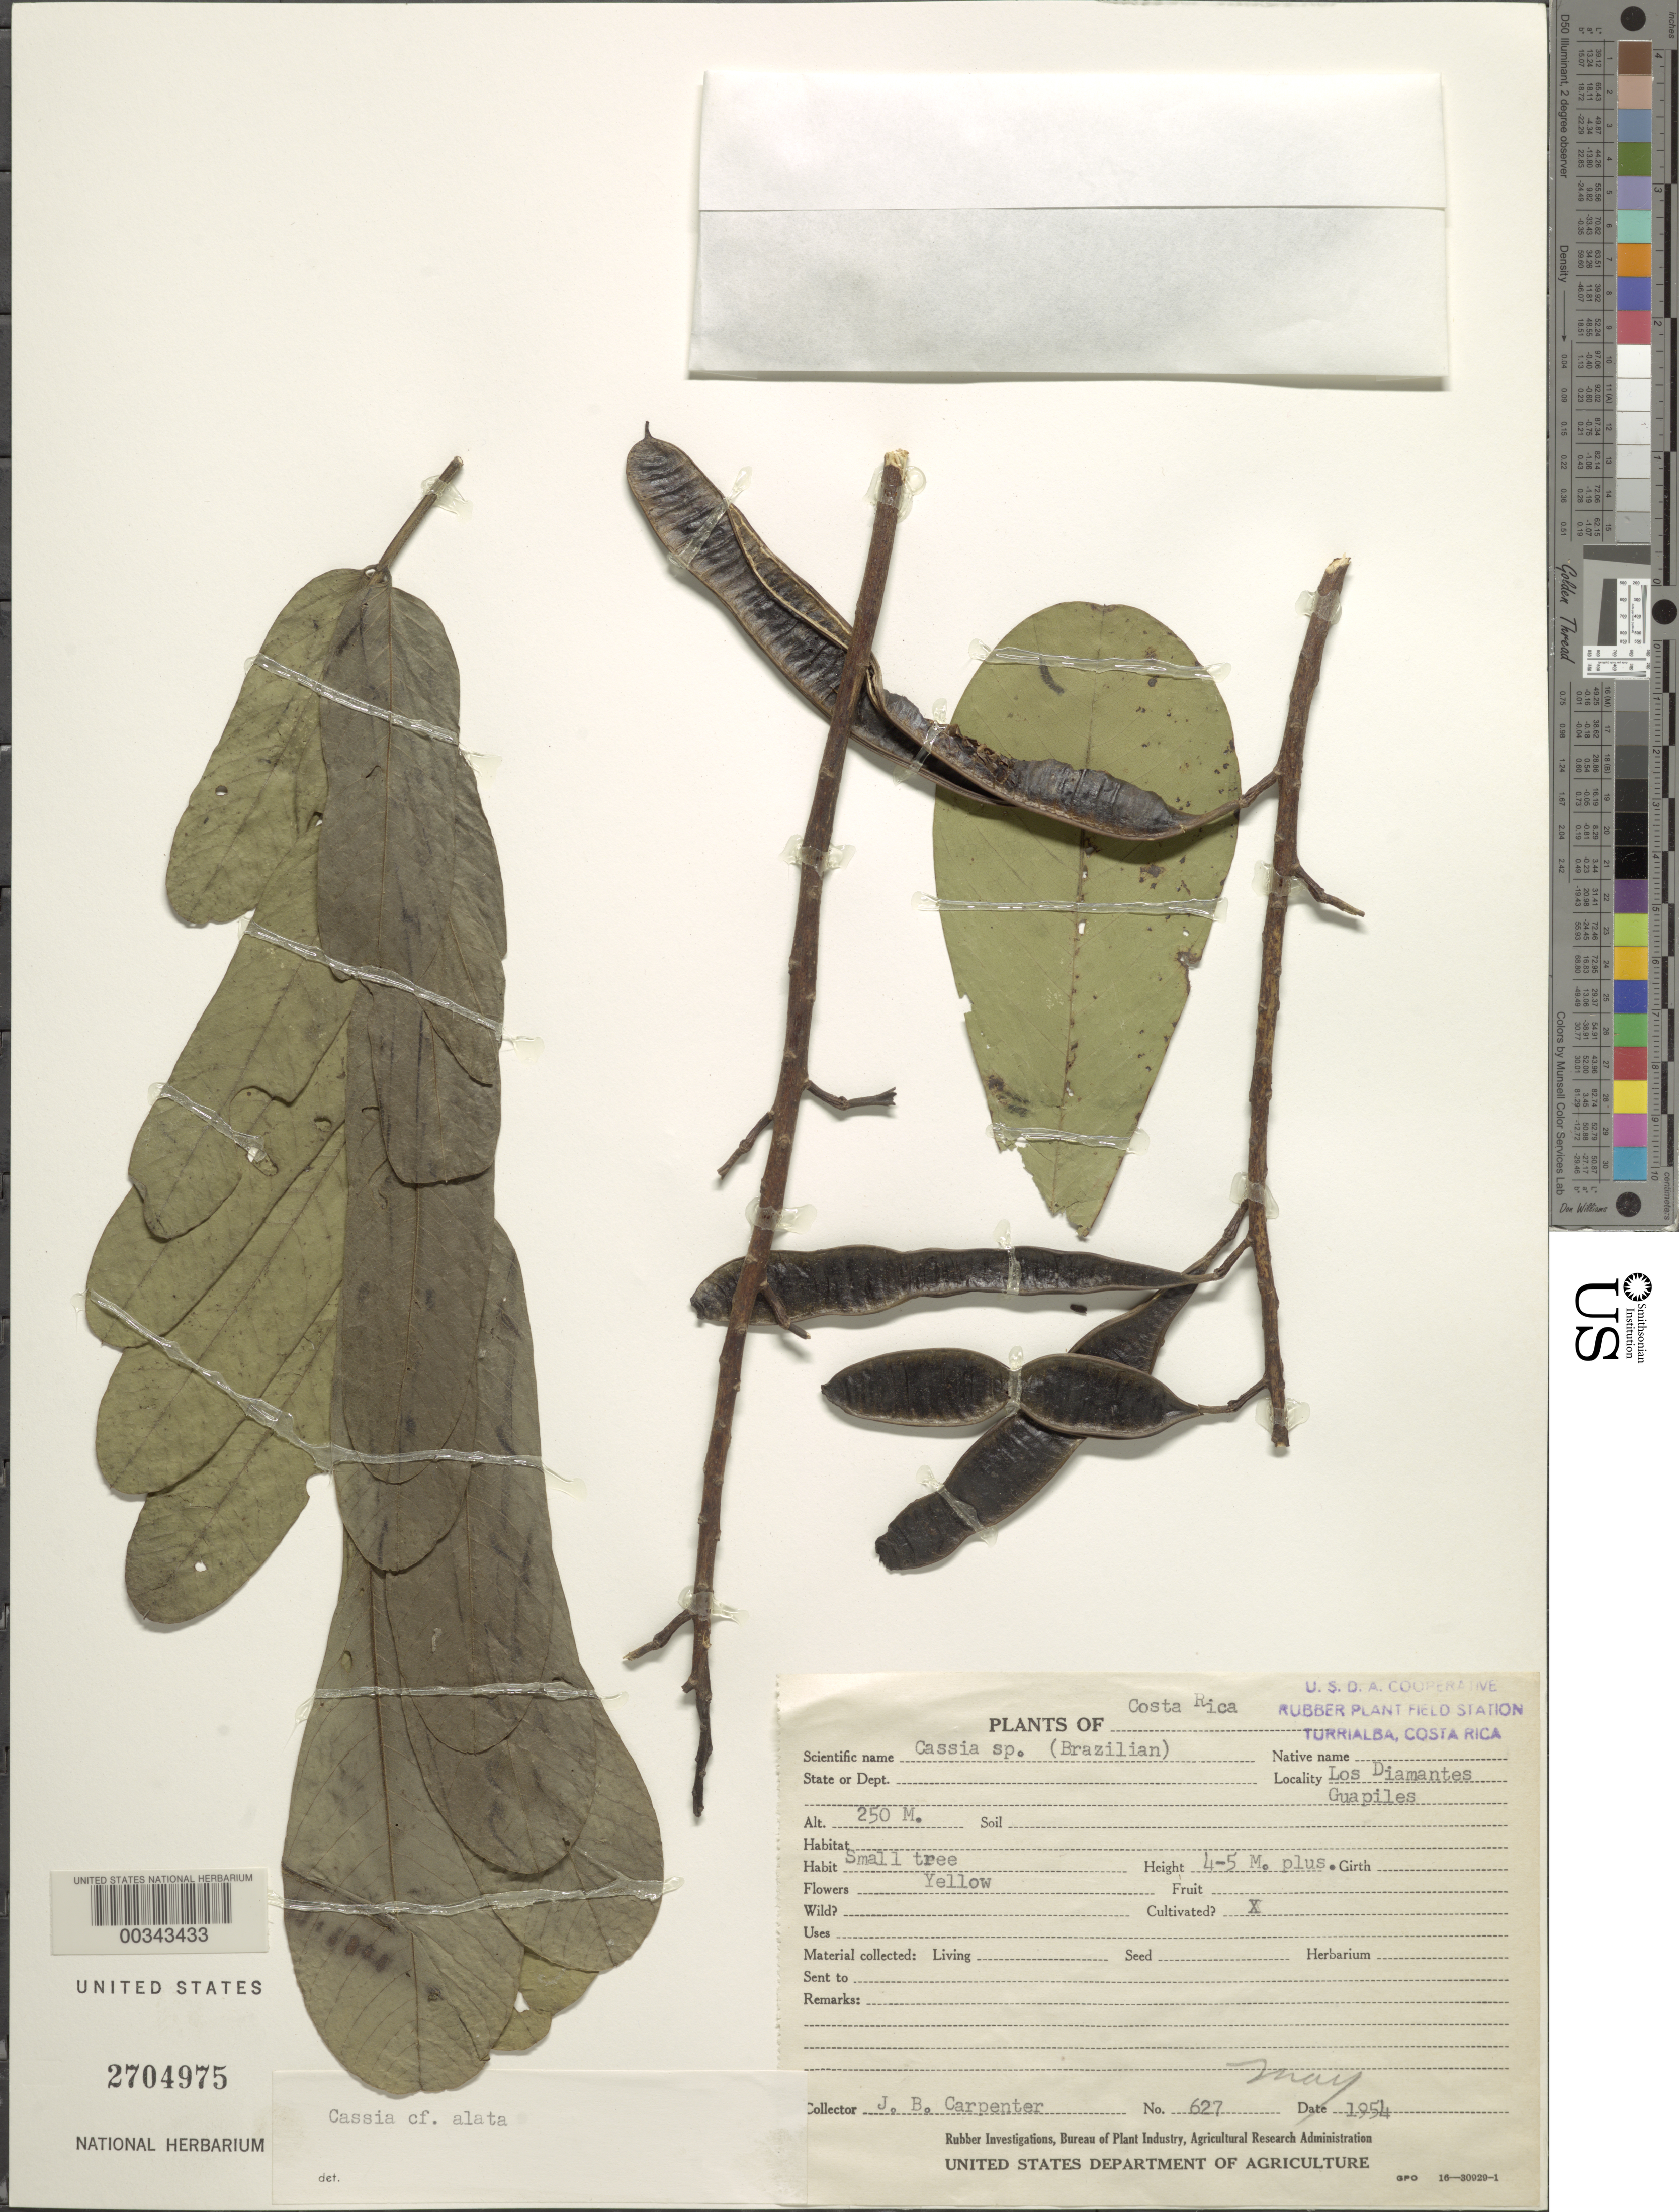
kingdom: Plantae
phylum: Tracheophyta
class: Magnoliopsida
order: Fabales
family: Fabaceae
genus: Senna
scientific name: Senna reticulata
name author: (Willd.) H.S. Irwin & Barneby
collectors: J. Carpenter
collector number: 627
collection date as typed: May 1954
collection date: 1954-05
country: Costa Rica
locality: Los Diamantes; Guapiles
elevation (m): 250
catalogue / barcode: US 2704975